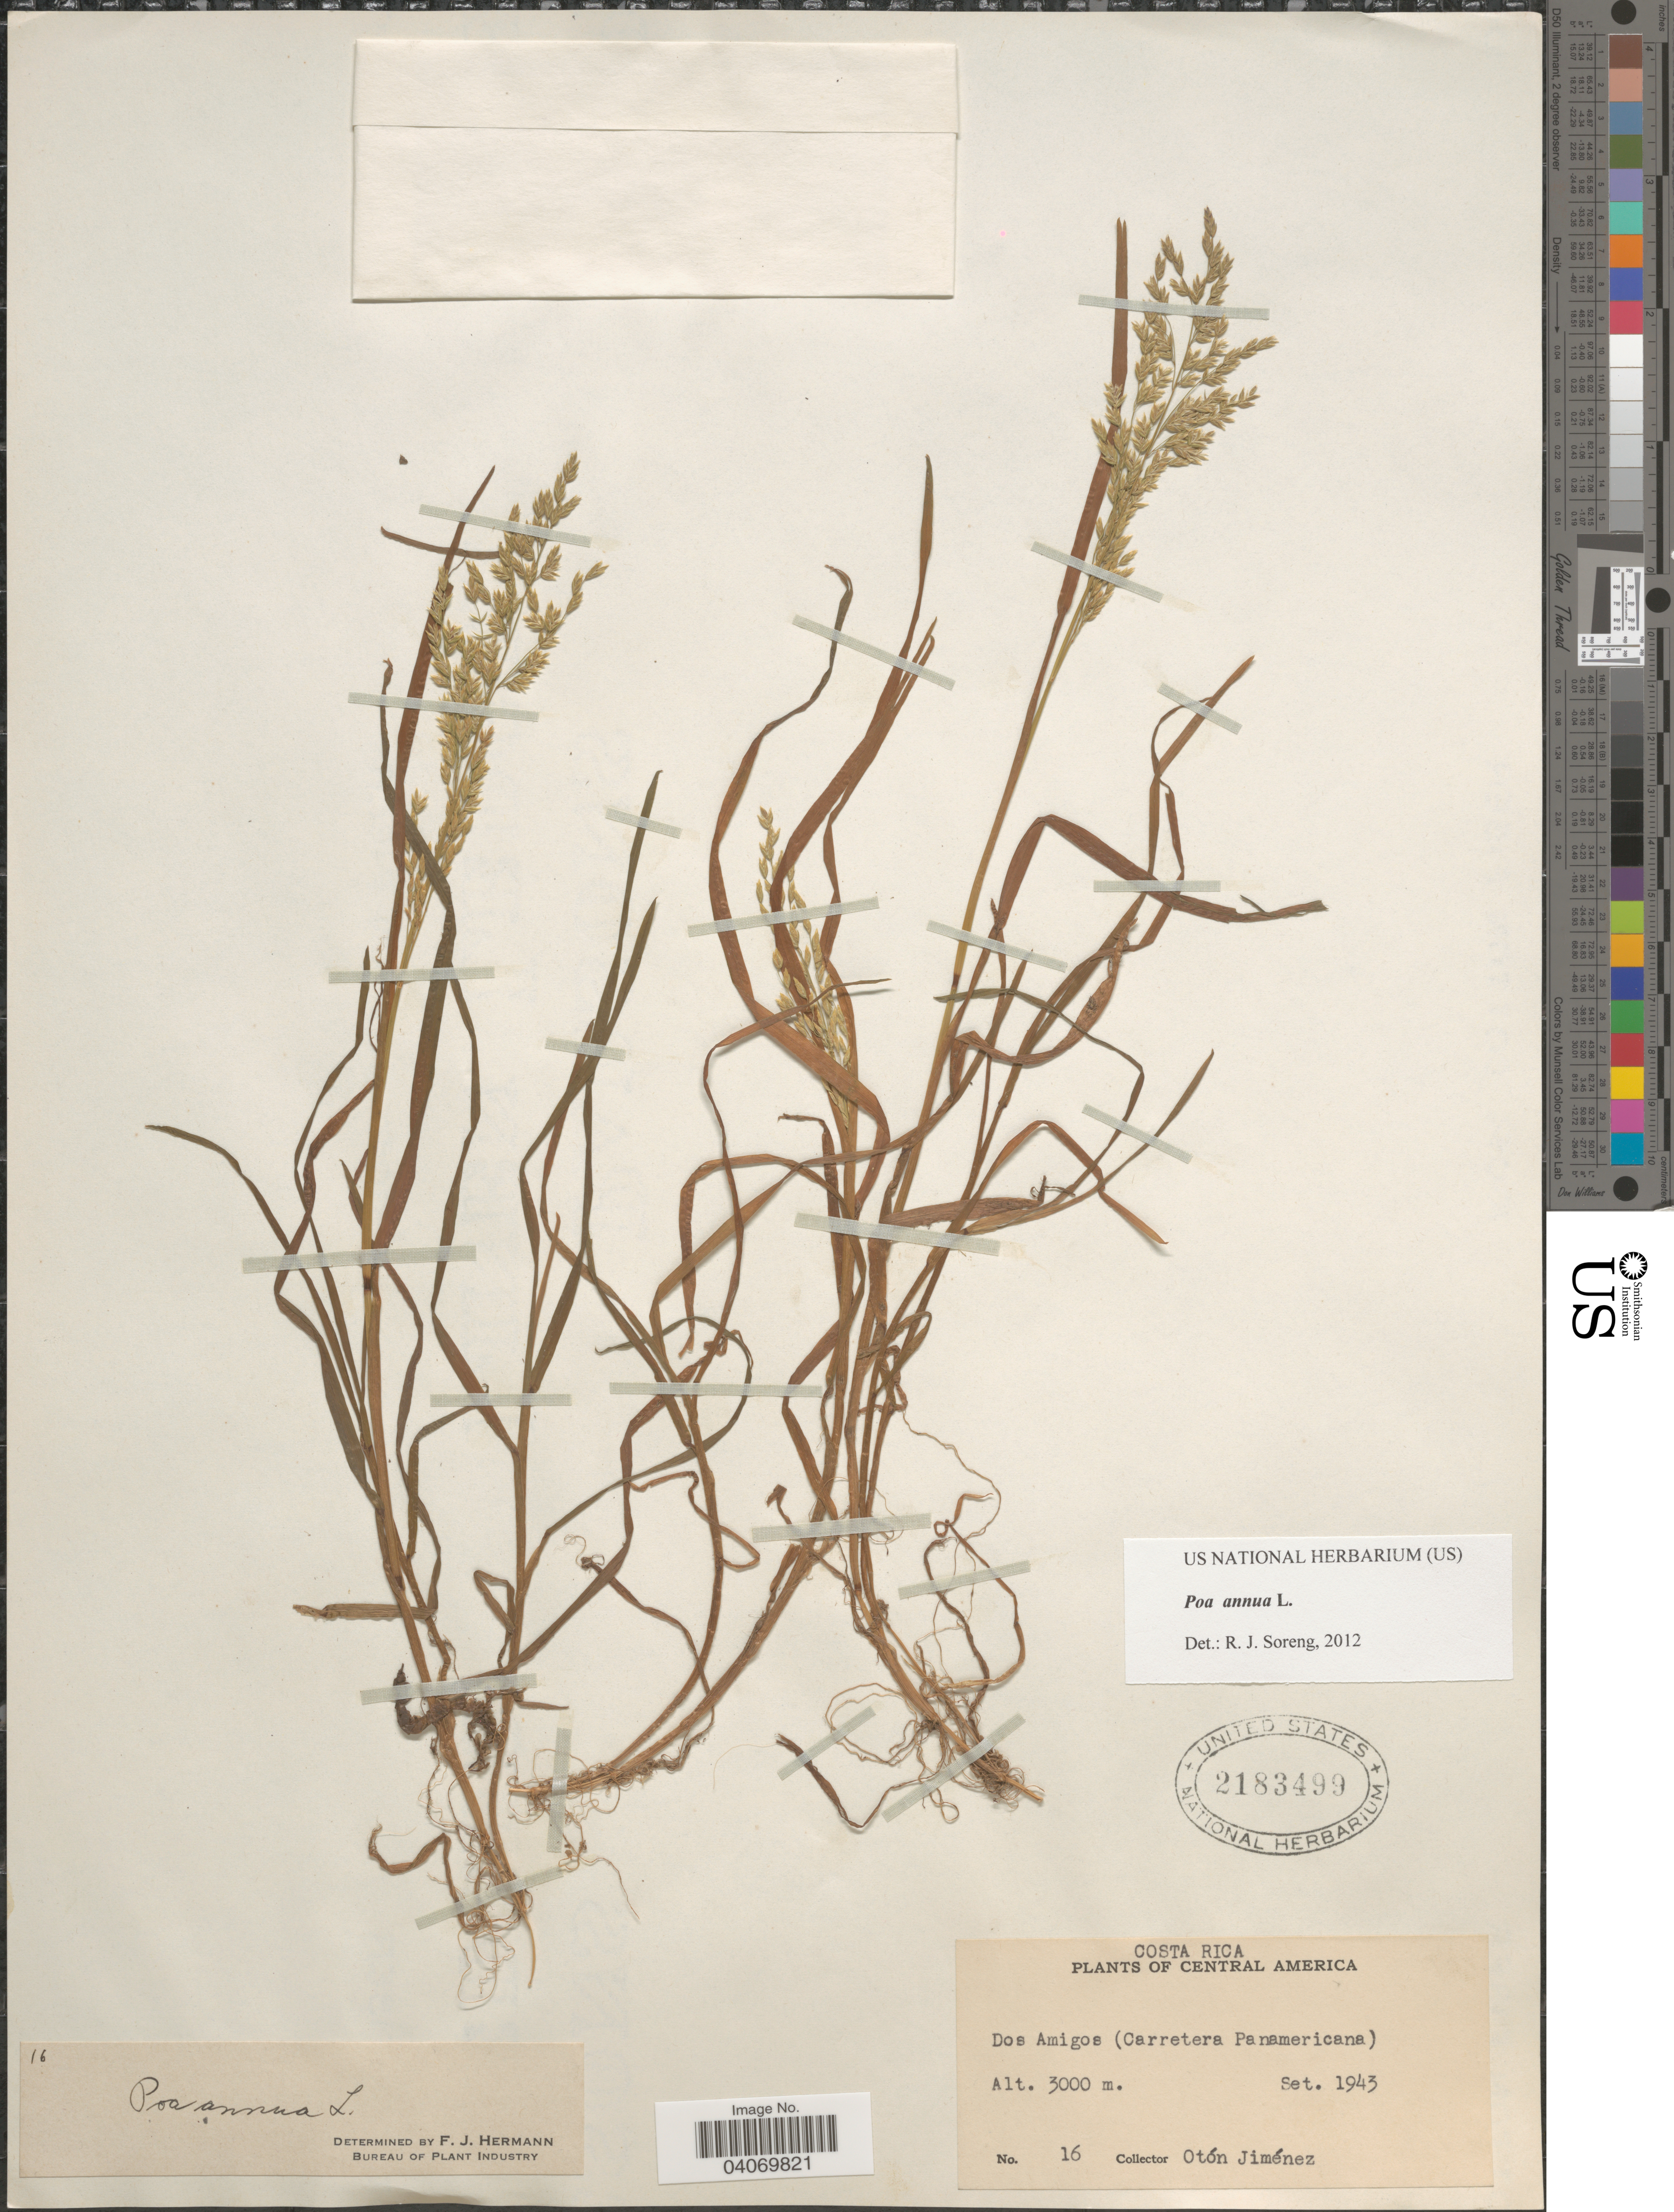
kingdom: Plantae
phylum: Tracheophyta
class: Liliopsida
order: Poales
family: Poaceae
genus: Poa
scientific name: Poa annua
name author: L.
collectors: O. Jimenez L.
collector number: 16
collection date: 1943-09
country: Costa Rica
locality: Dos Amigos (Carretera Panamericana).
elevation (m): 3000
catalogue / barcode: US 2183499